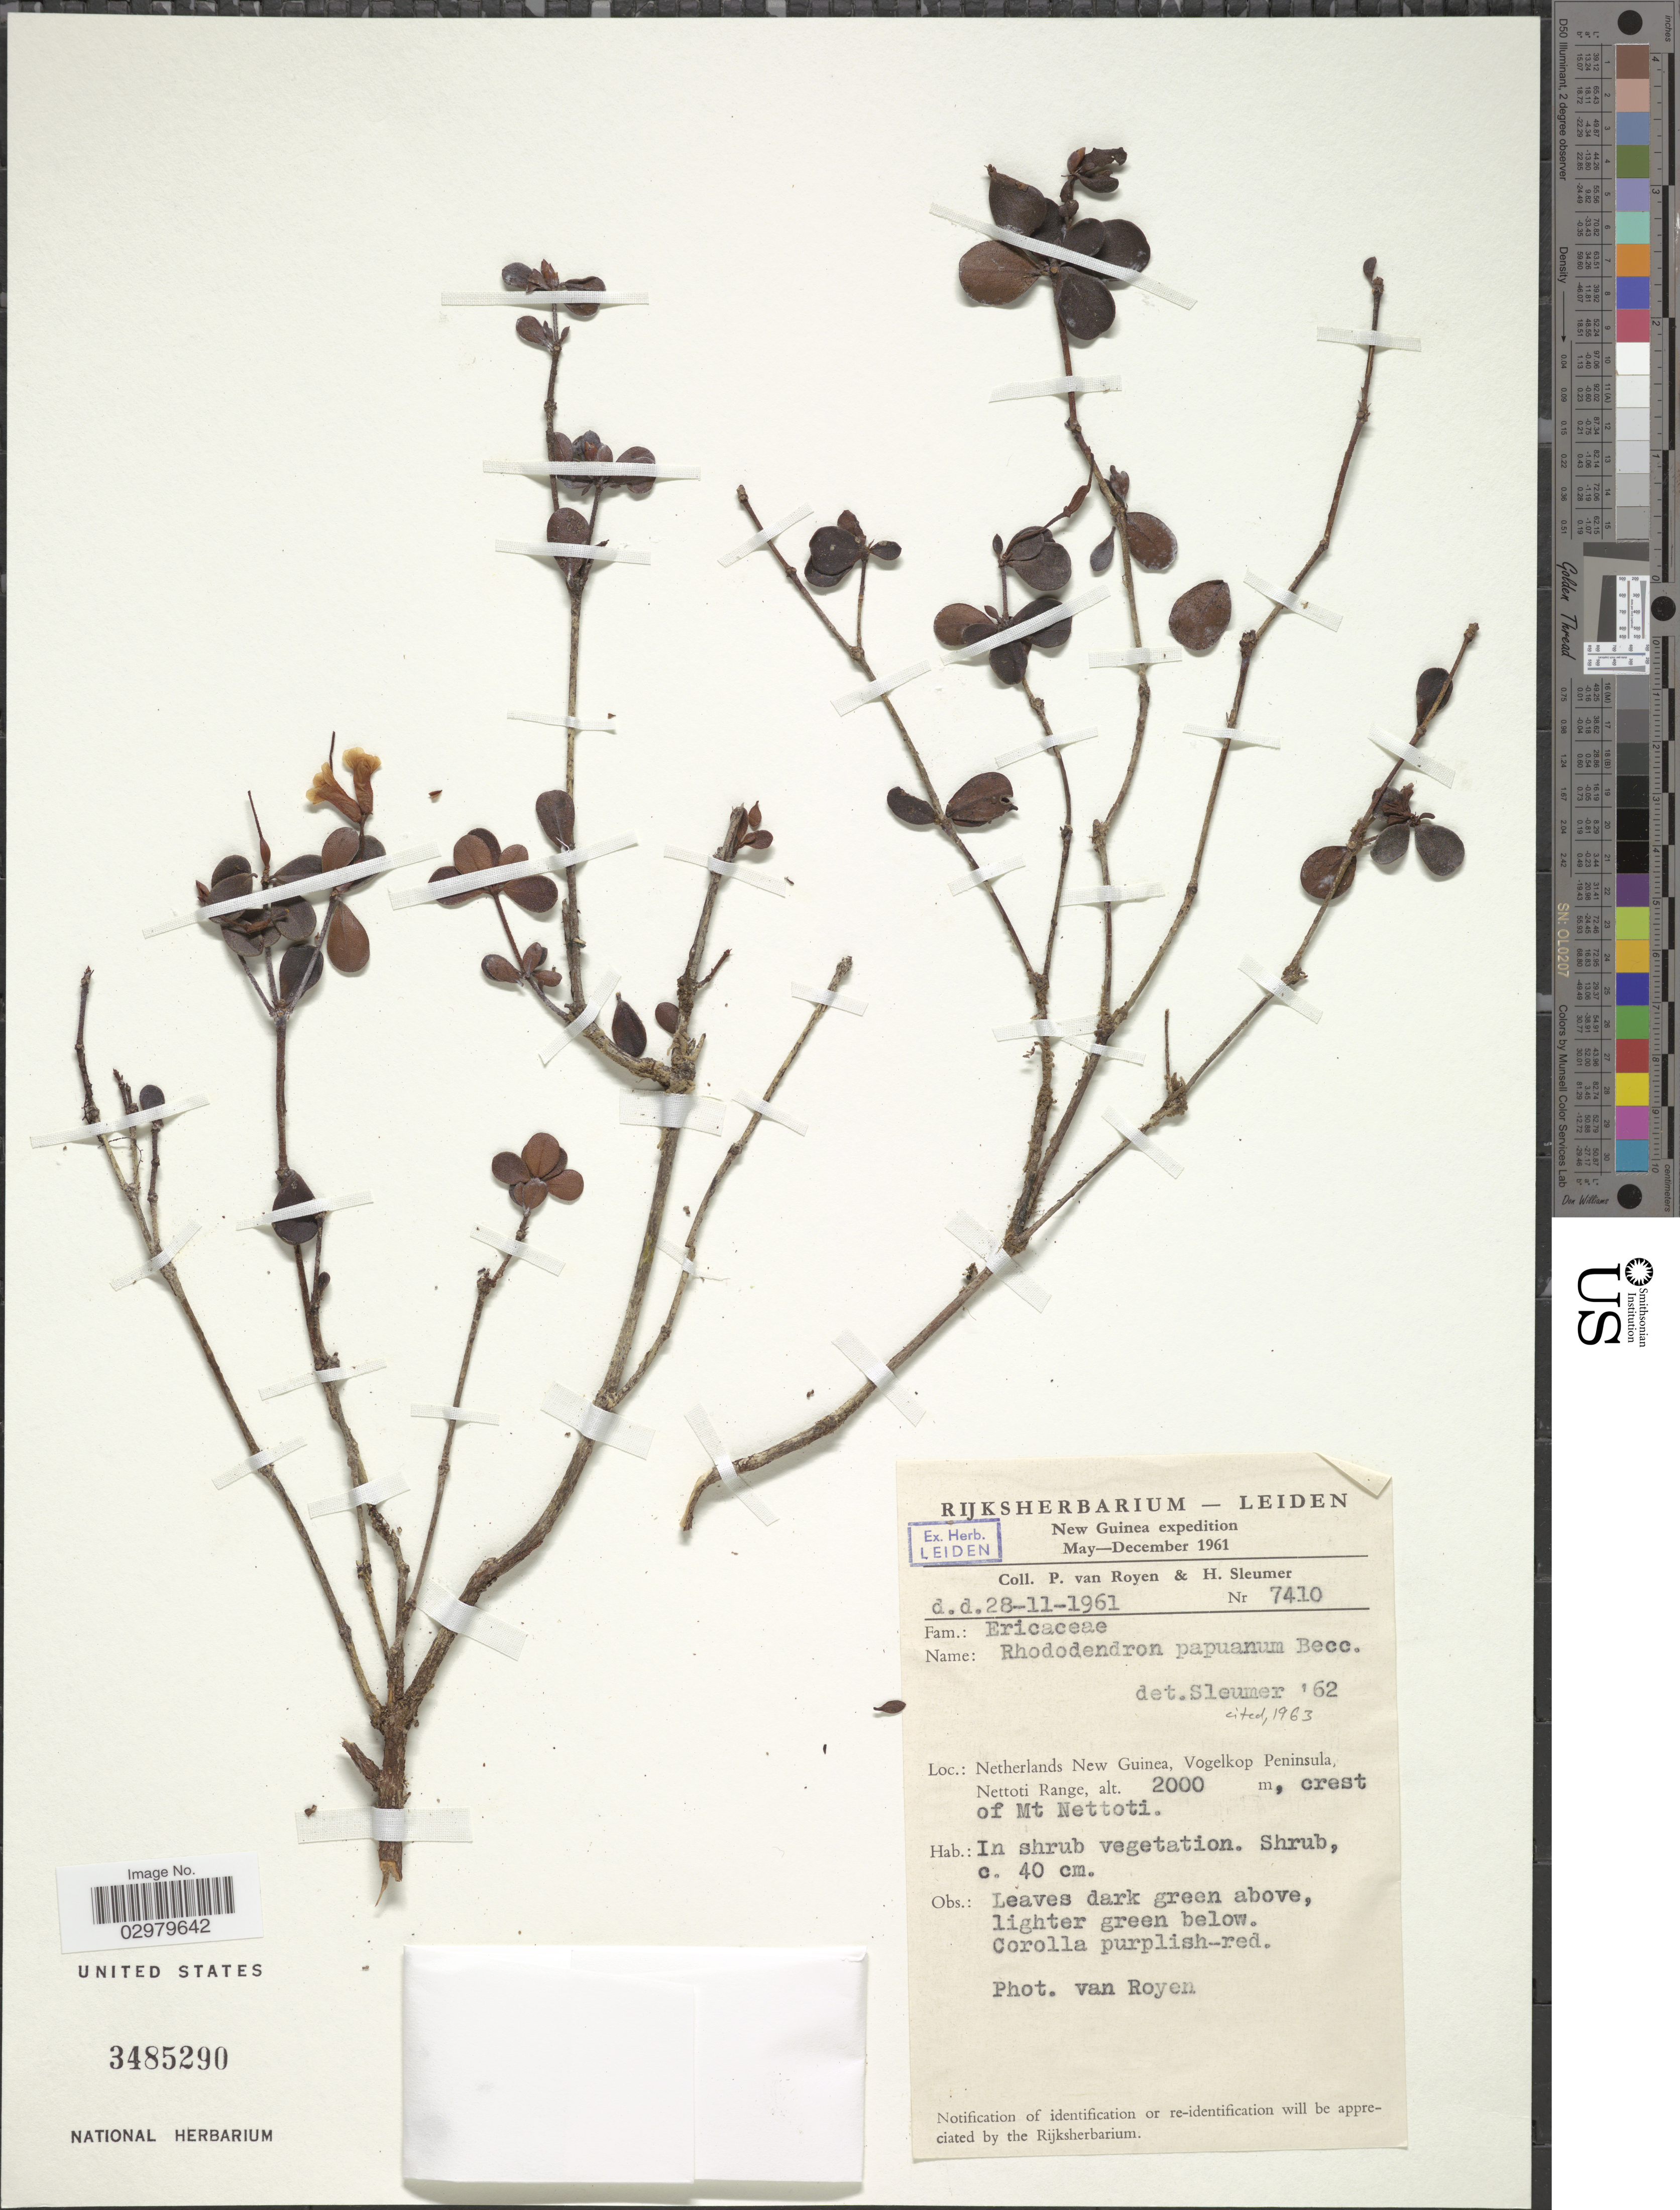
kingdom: Plantae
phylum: Tracheophyta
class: Magnoliopsida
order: Ericales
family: Ericaceae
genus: Rhododendron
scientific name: Rhododendron papuanum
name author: Becc.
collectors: P. van Royen & H. O. Sleumer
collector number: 7410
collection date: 1961-11-28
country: Indonesia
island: New Guinea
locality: Netherlands New Guinea, Vogelkop Peninsula, Nettoti Range. Crest of Mt. Nettoti.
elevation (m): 2000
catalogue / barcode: US 3485290